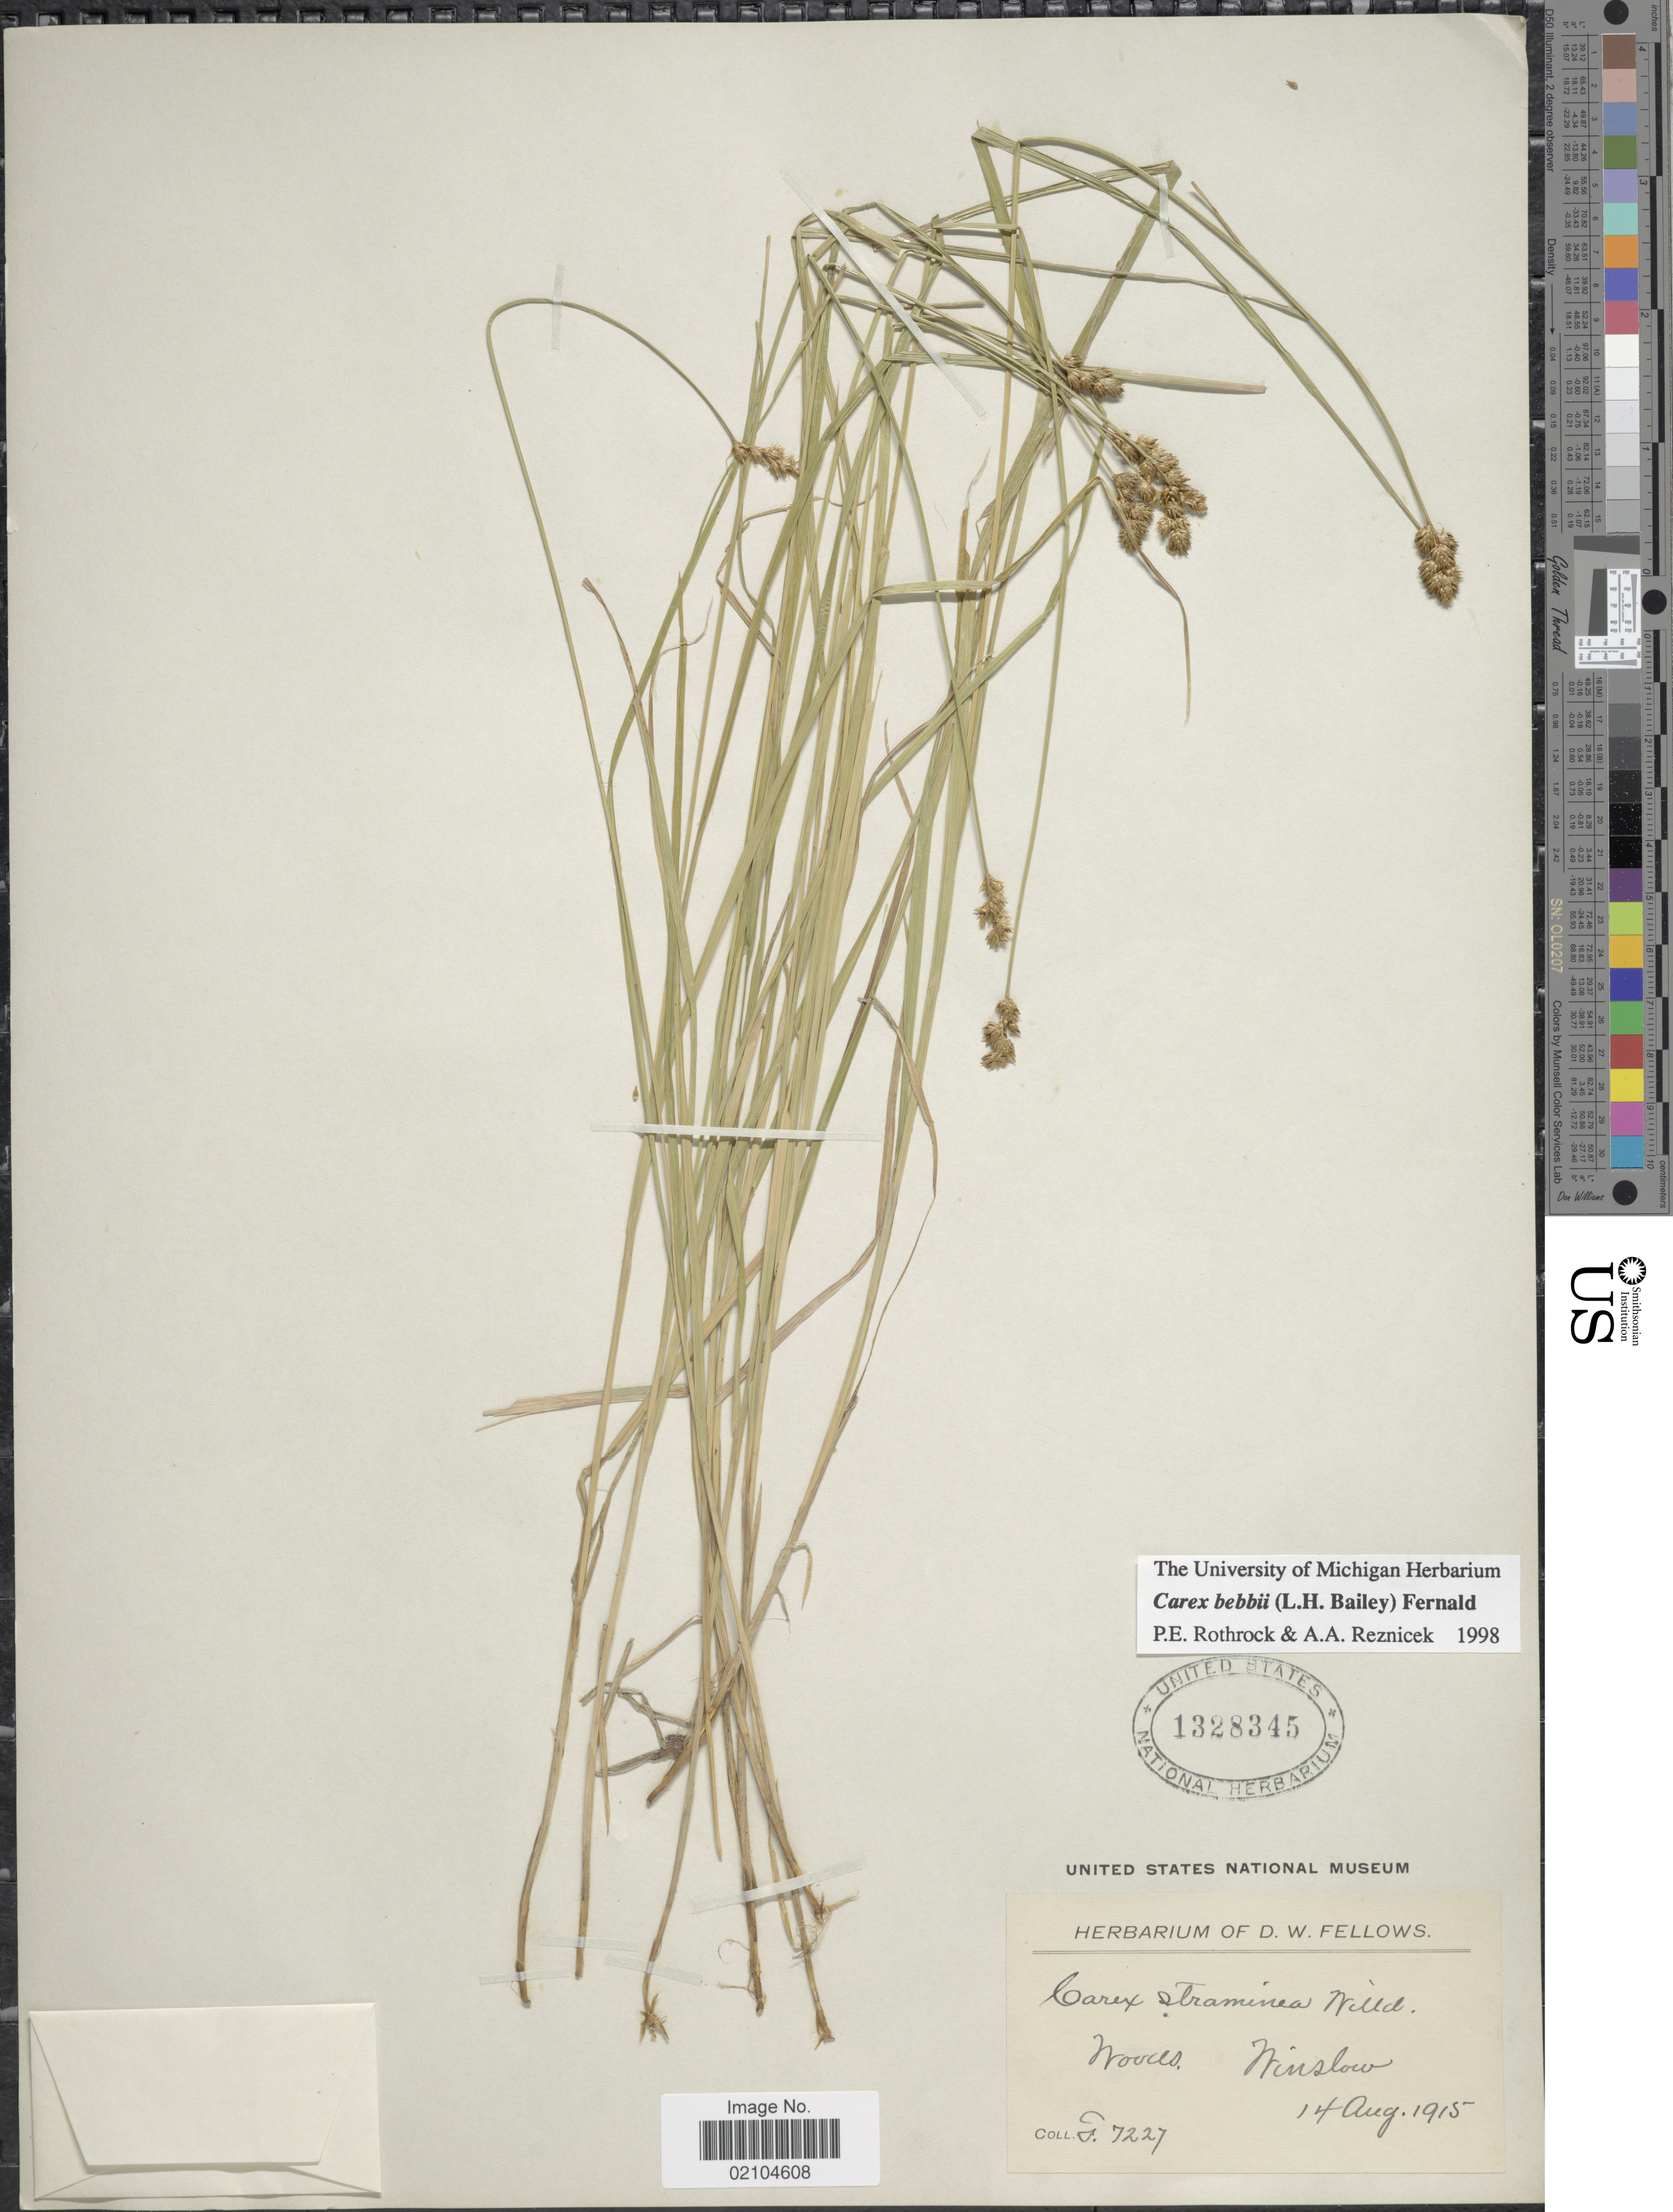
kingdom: Plantae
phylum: Tracheophyta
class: Liliopsida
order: Poales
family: Cyperaceae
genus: Carex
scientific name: Carex bebbii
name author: (L.H. Bailey) Olney ex Fernald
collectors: D. W. Fellows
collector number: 7227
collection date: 1915-08-14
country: United States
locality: Woods, Winslow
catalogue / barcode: US 1328345